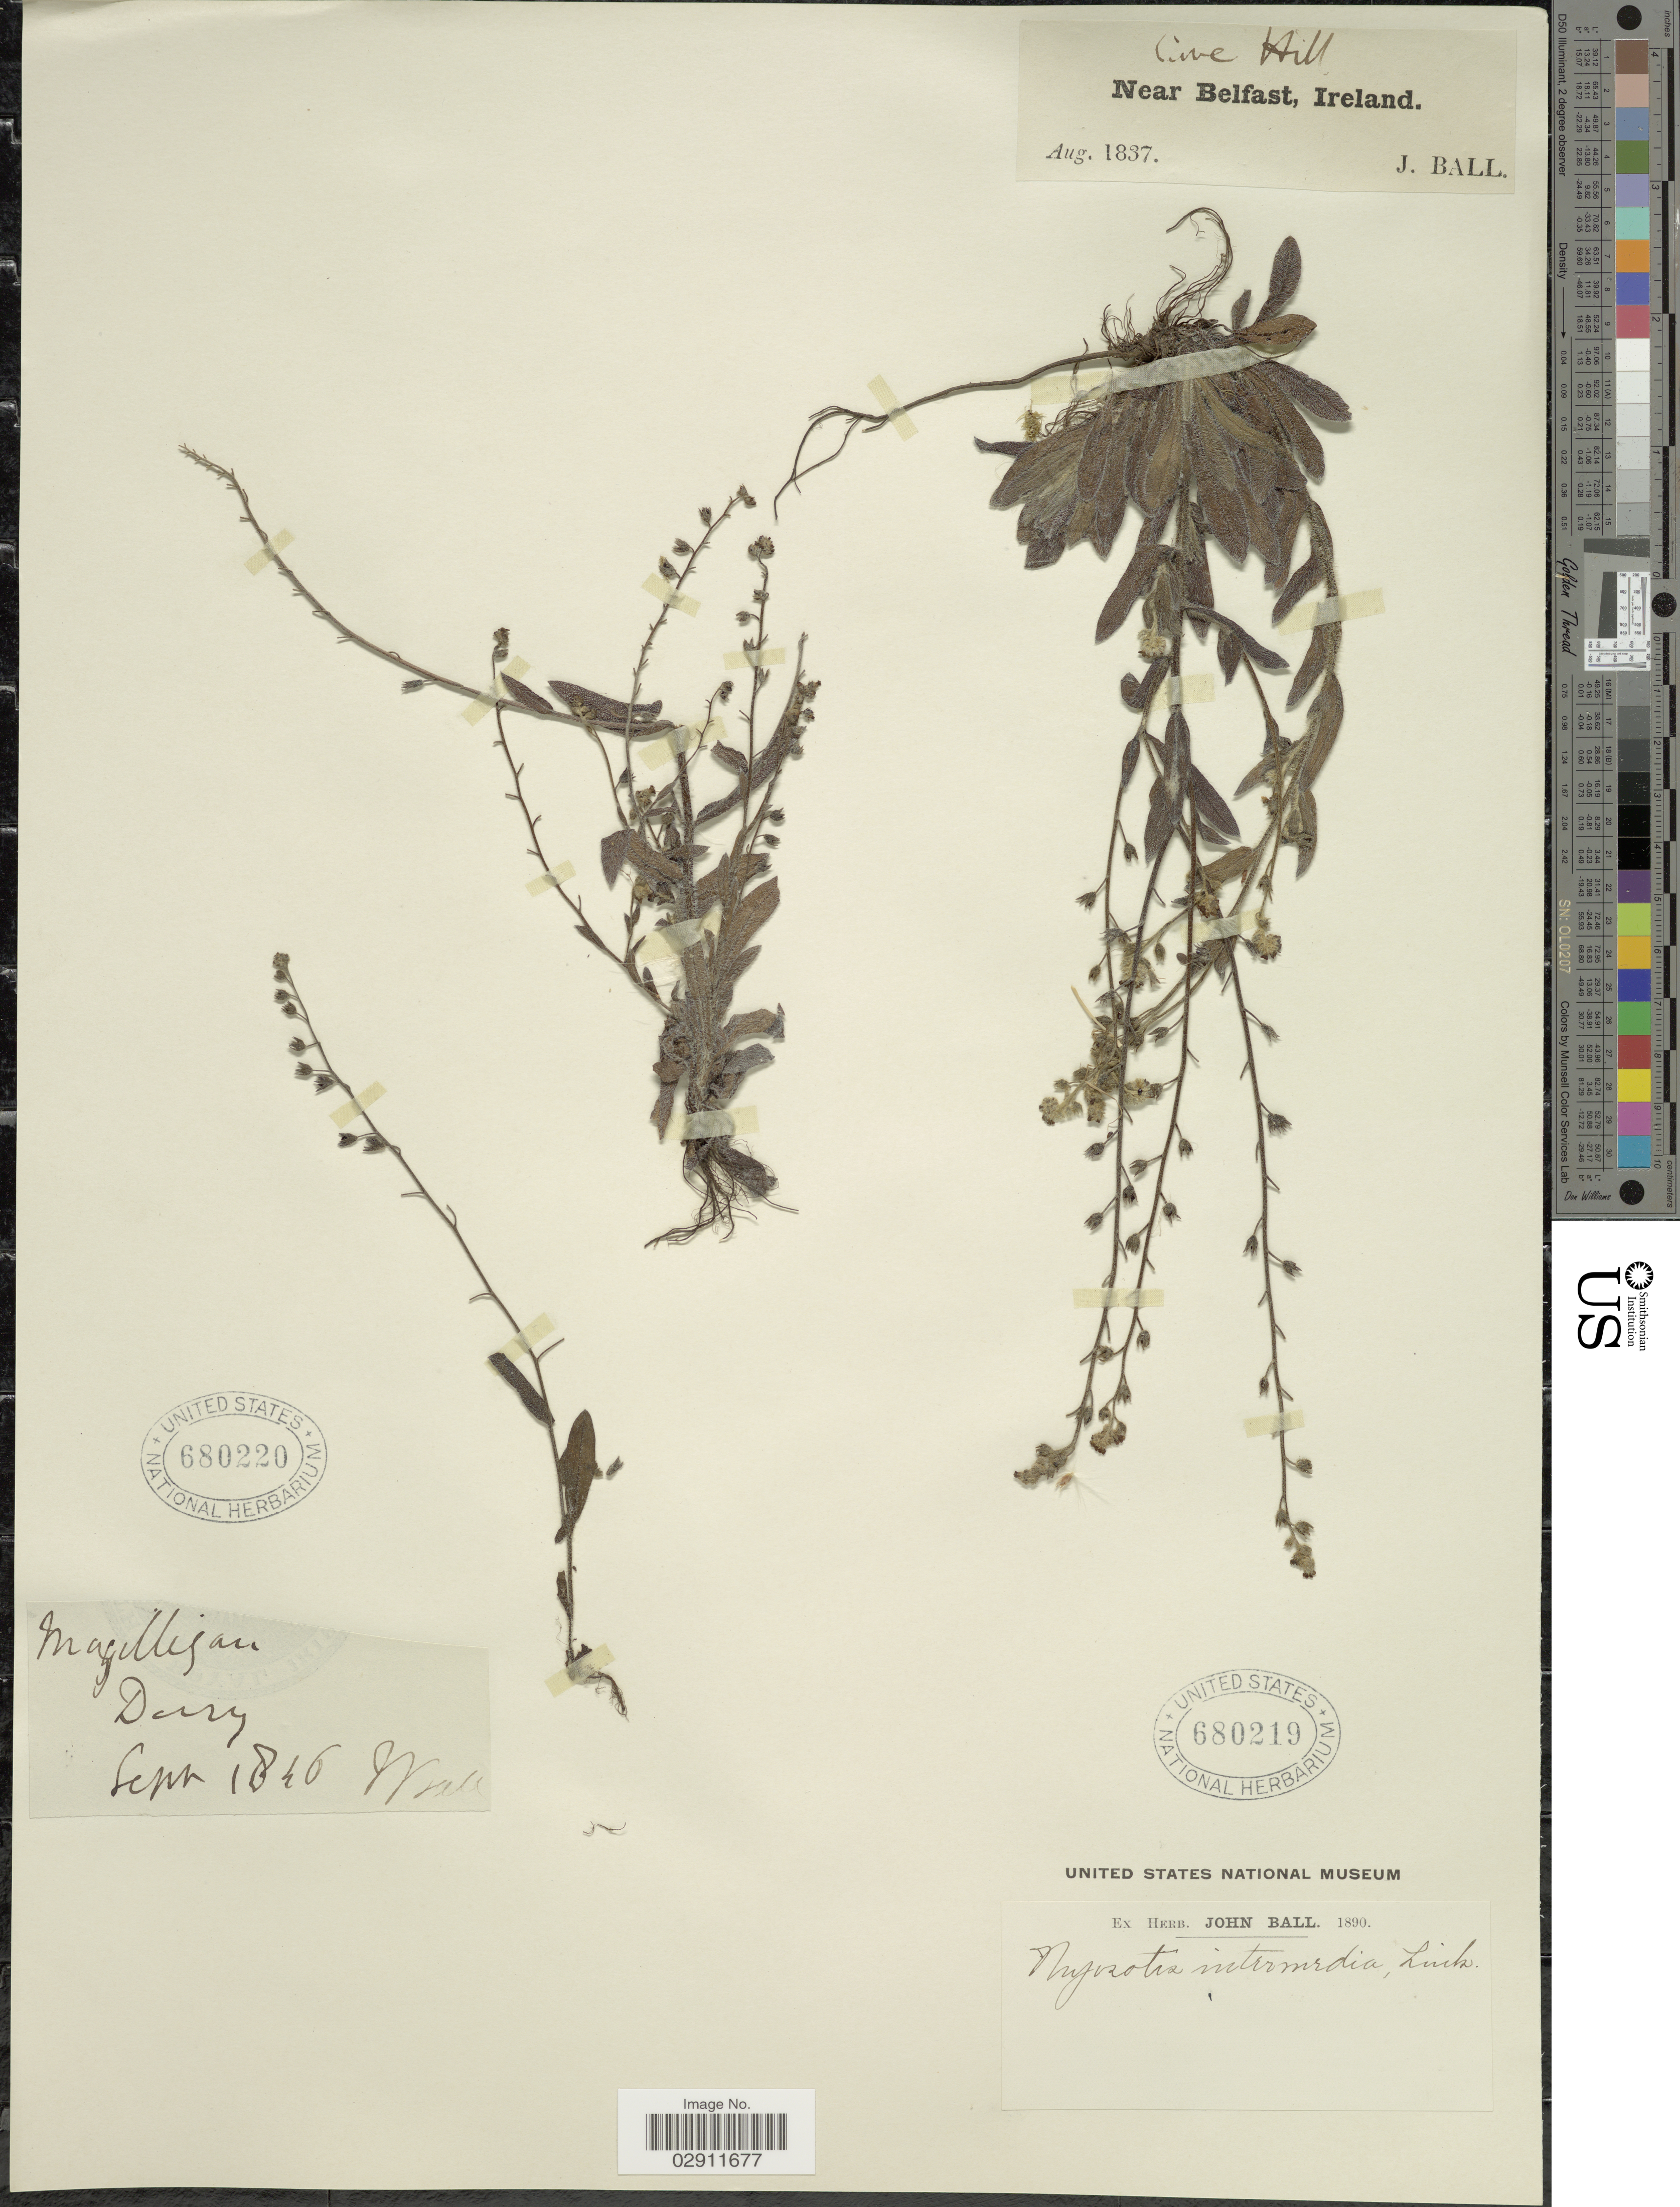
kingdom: Plantae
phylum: Tracheophyta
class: Magnoliopsida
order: Boraginales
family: Boraginaceae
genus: Myosotis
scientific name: Myosotis intermedia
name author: Link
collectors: J. Ball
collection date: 1837-08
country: Ireland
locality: Cave Hill, Near Belfast.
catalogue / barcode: US 680219-2